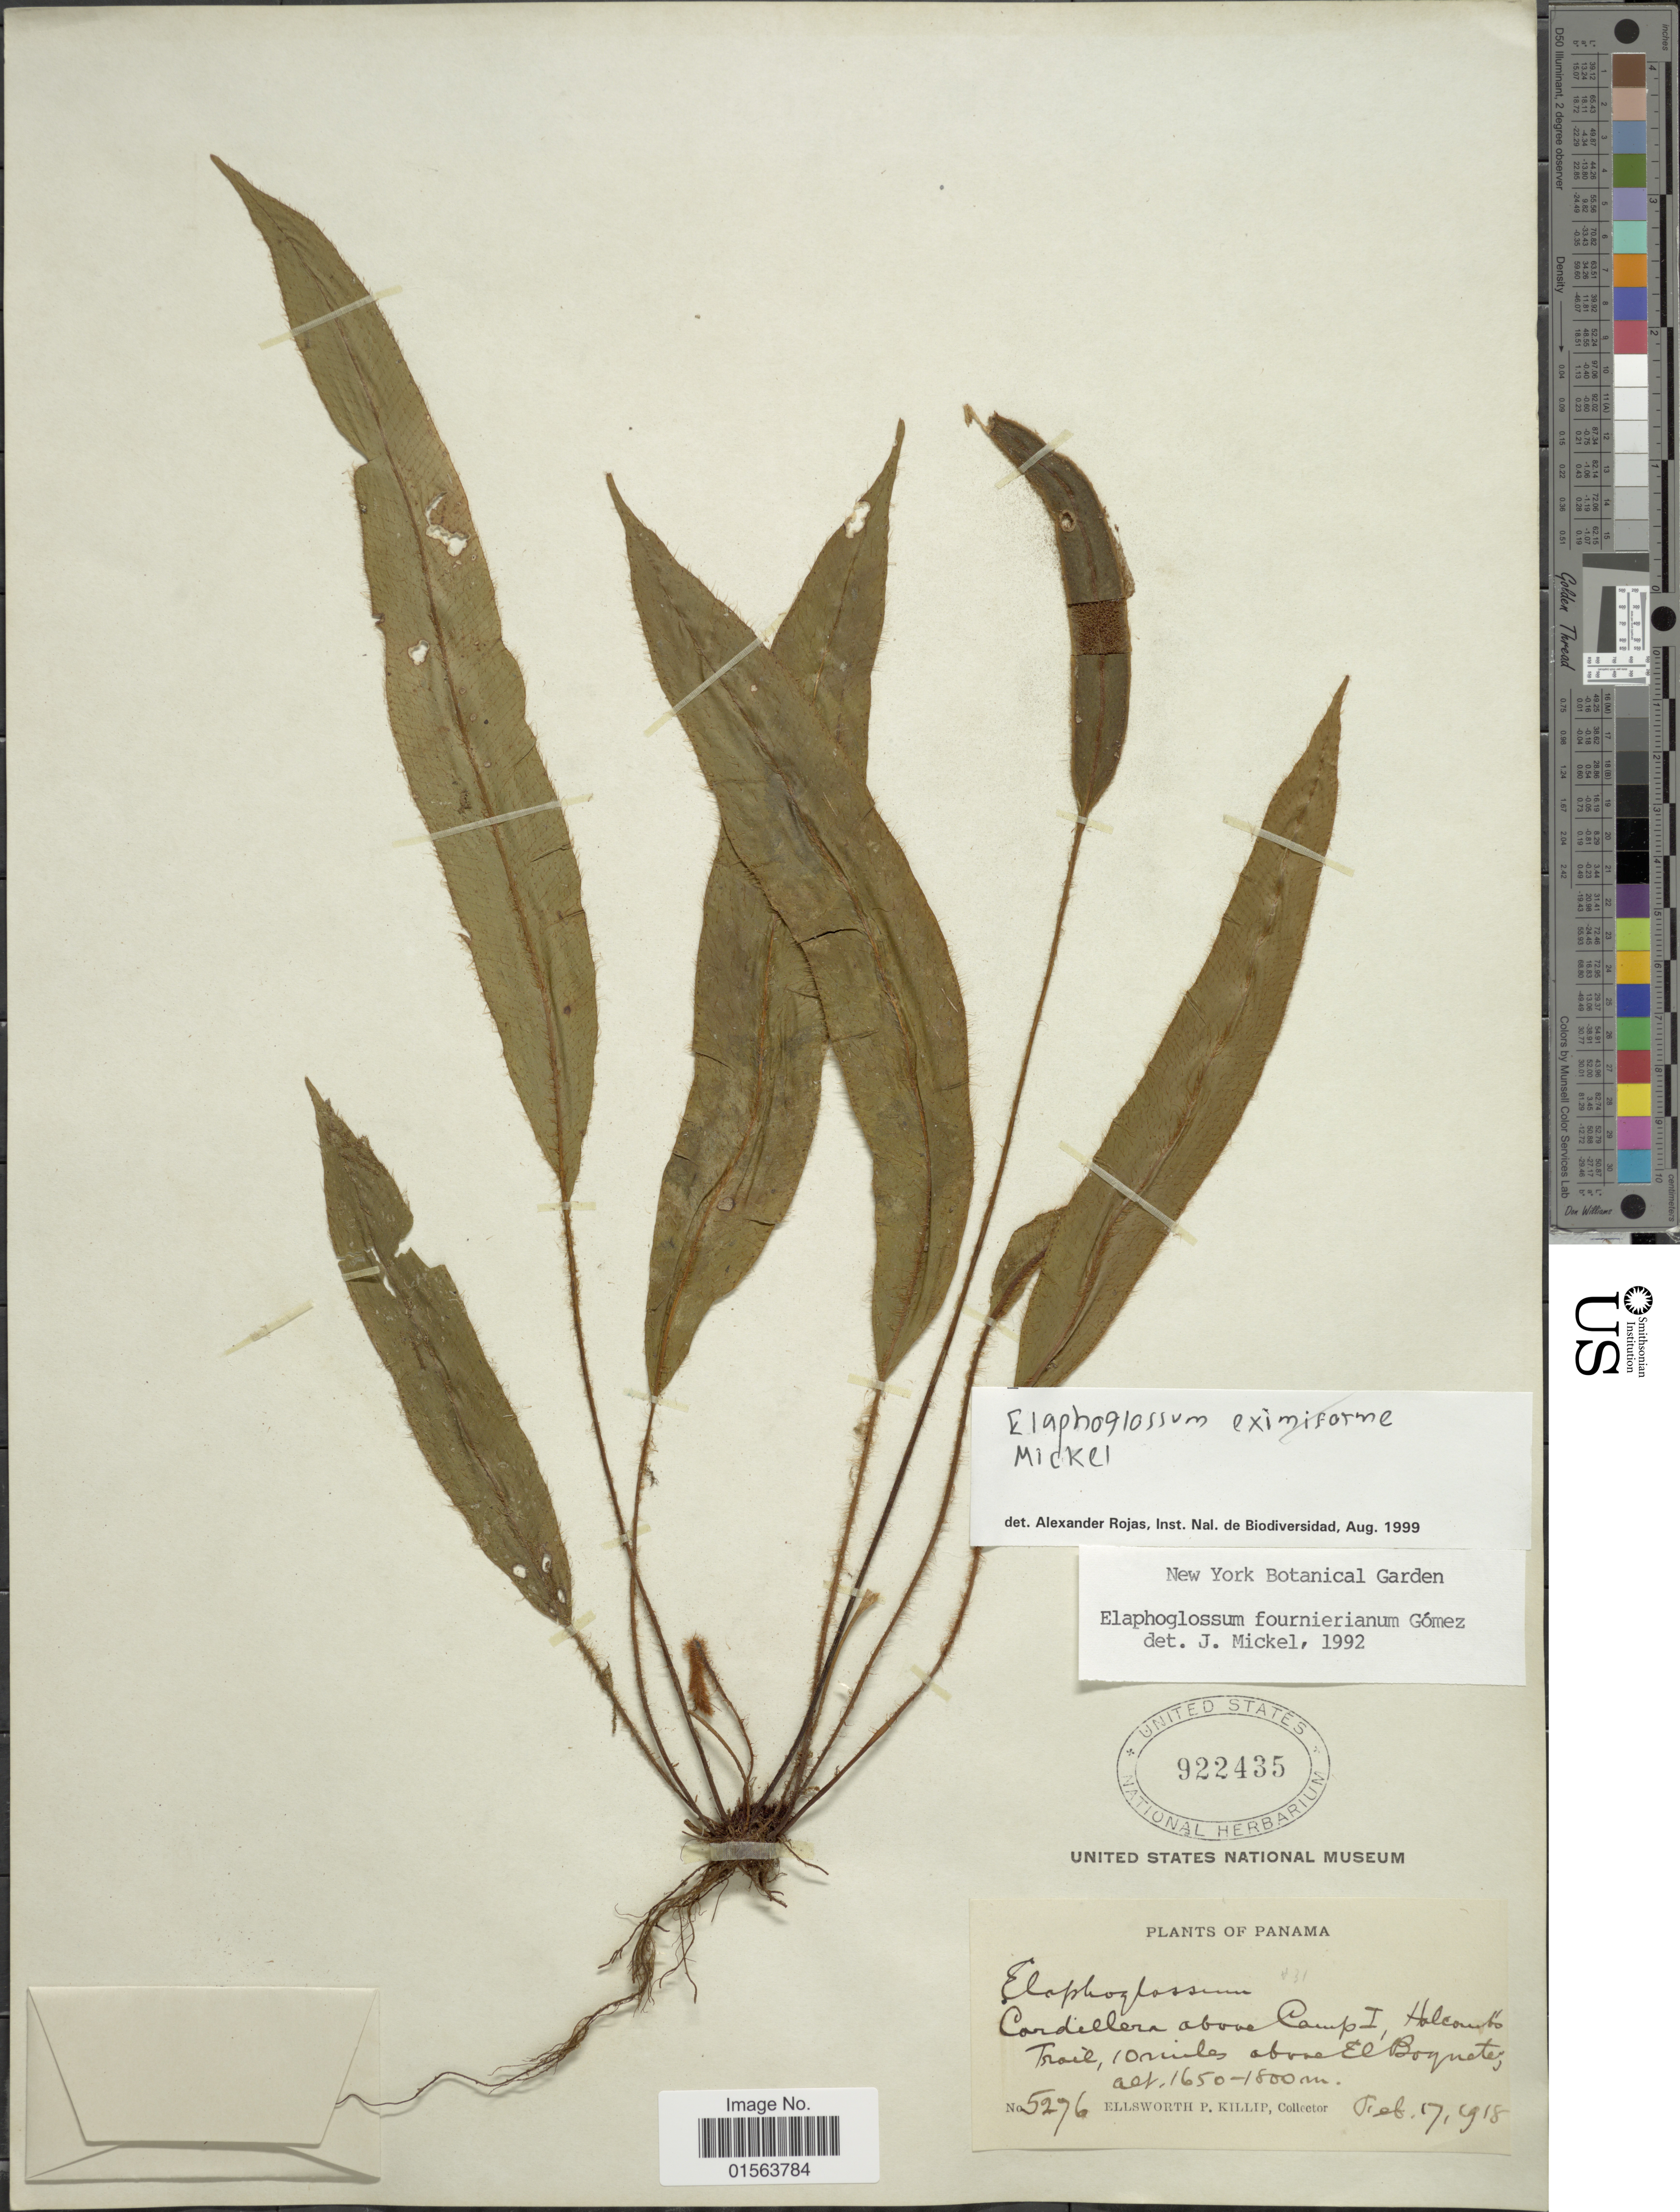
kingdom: Plantae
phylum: Tracheophyta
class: Polypodiopsida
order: Polypodiales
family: Dryopteridaceae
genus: Elaphoglossum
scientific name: Elaphoglossum fournierianum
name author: L.D. Gómez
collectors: E. P. Killip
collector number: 5276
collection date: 1918-02-17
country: Panama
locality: Cordillera above Camp 1, Holcomb's Trail, 10 miles above El Boquete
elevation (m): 1650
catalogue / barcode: US 922435